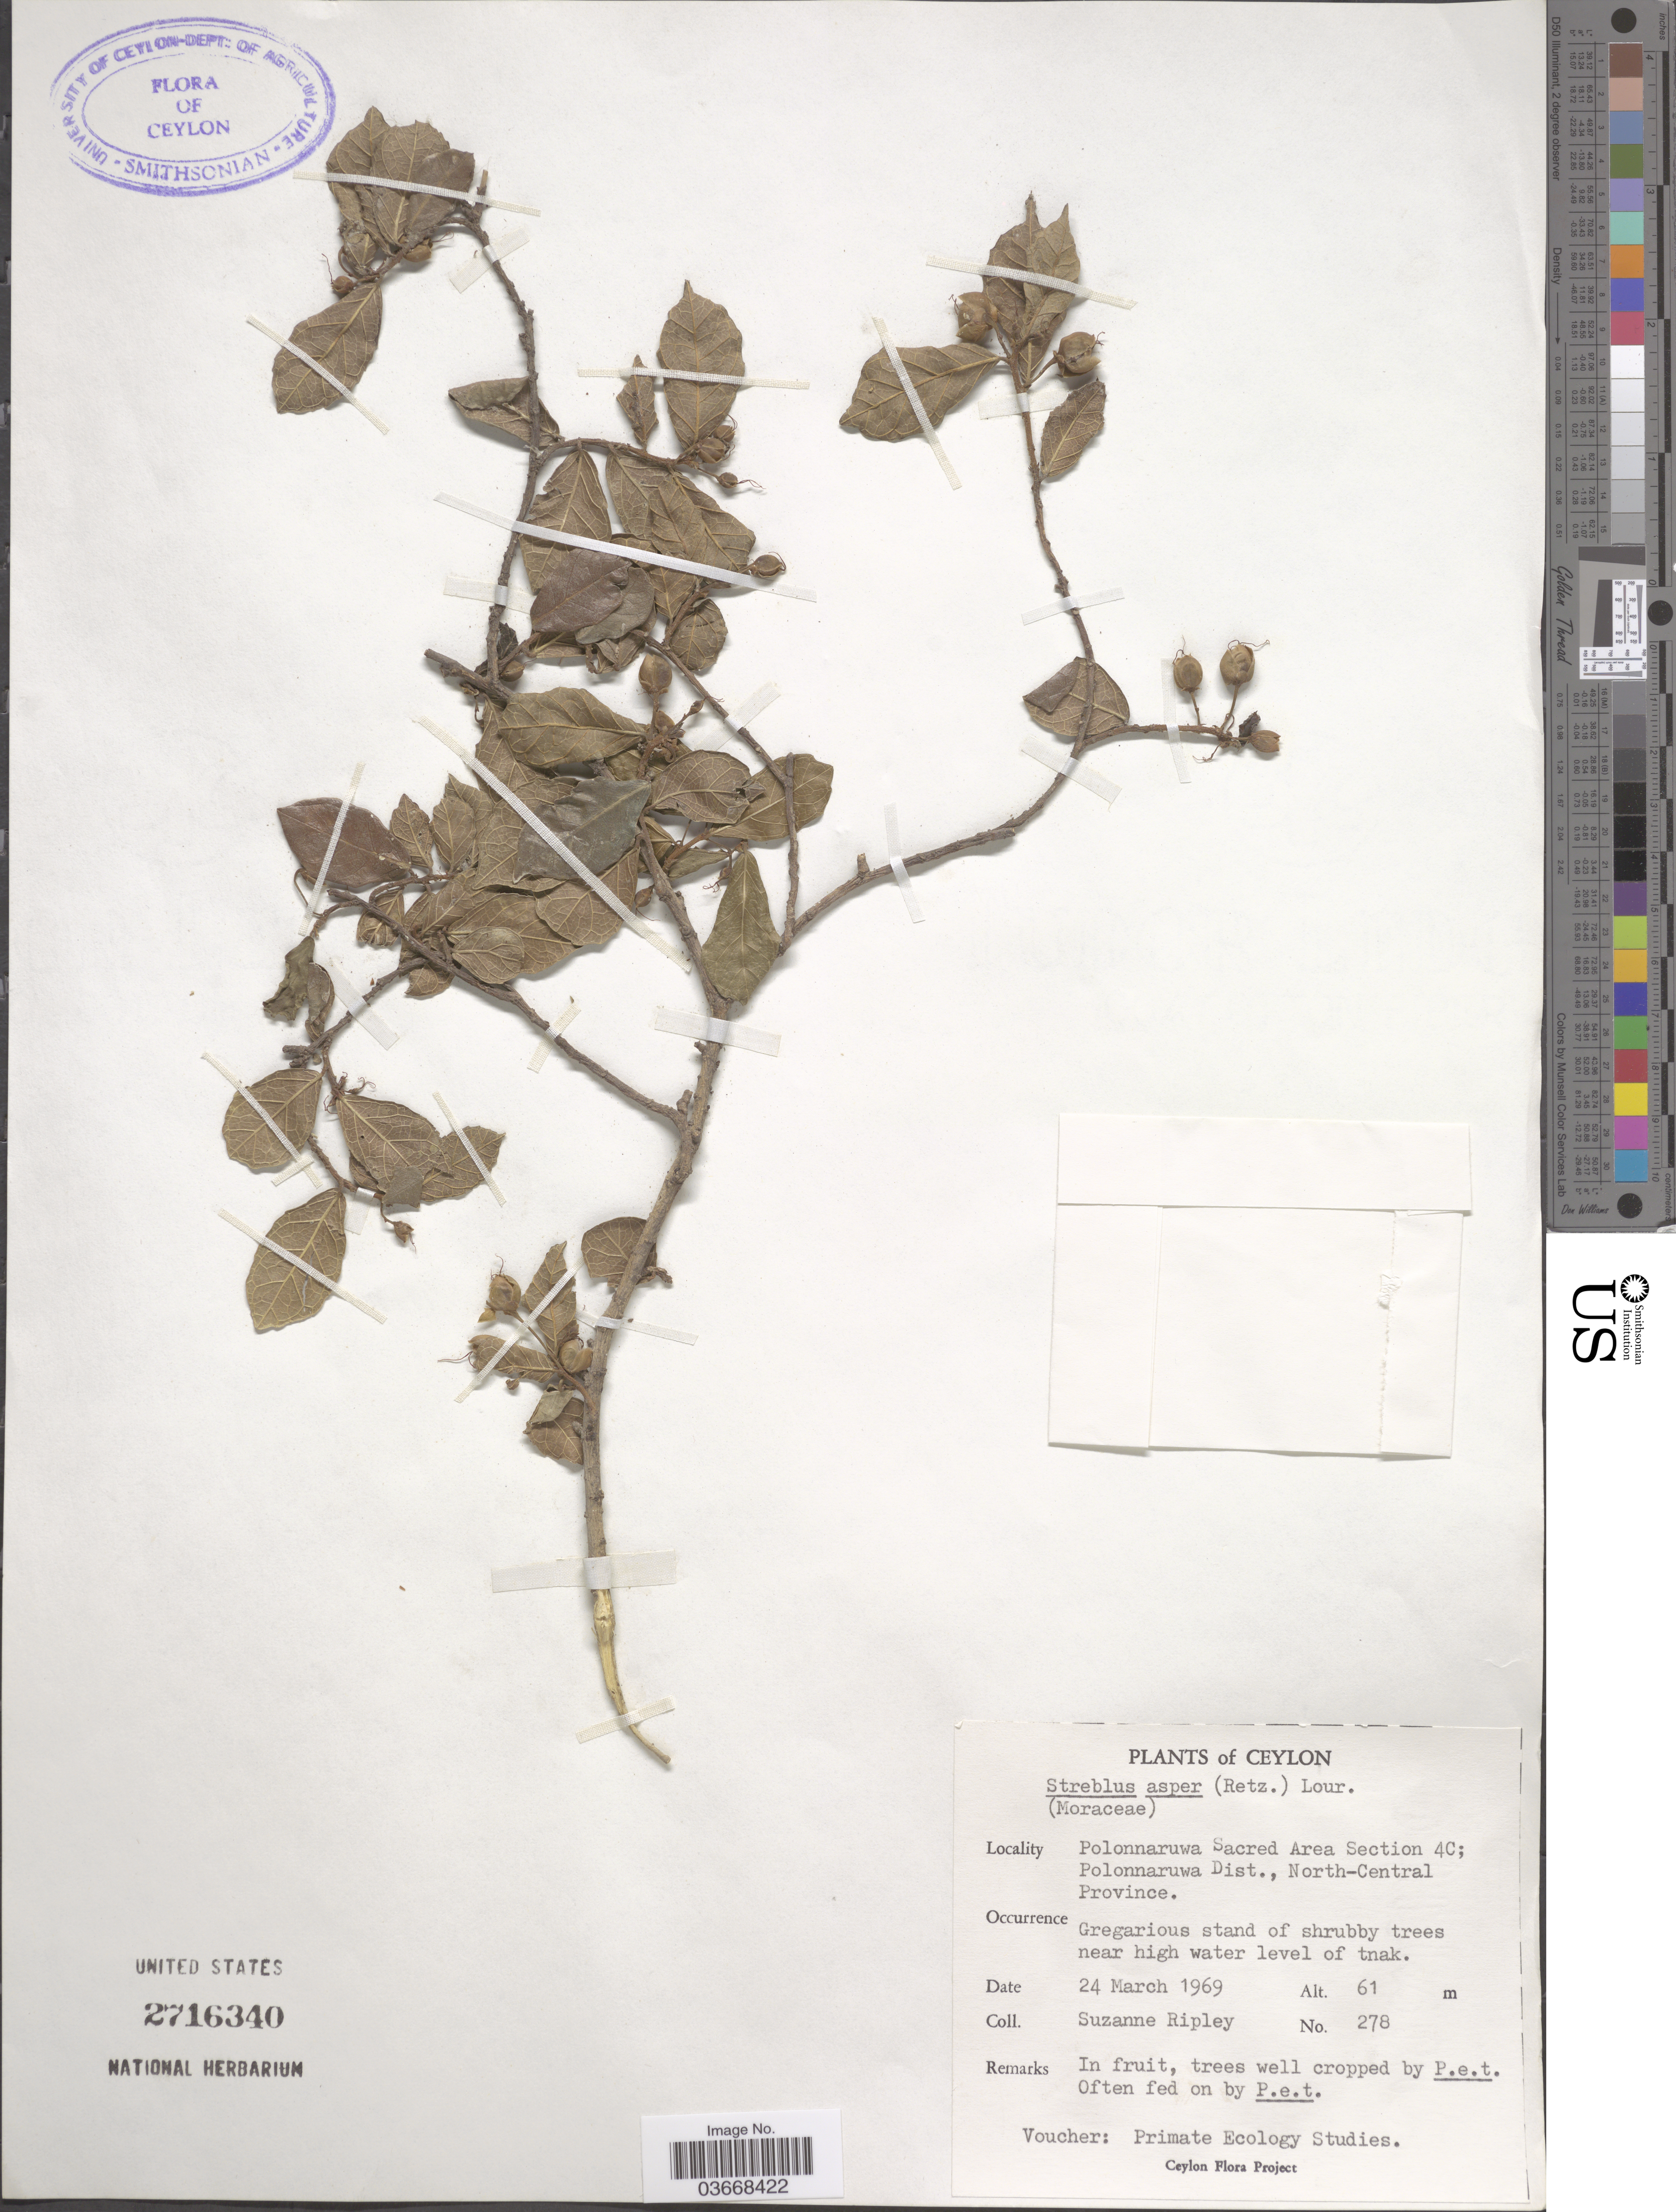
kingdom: Plantae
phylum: Tracheophyta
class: Magnoliopsida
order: Rosales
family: Moraceae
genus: Streblus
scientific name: Streblus asper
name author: Lour.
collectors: S. Ripley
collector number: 278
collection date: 1969-03-24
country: Sri Lanka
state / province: North Central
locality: Ceylon. Polonnaruwa Sacred Area Section 4C; Polonnaruwa Dist., North-Central Province.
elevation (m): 61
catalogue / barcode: US 2716340